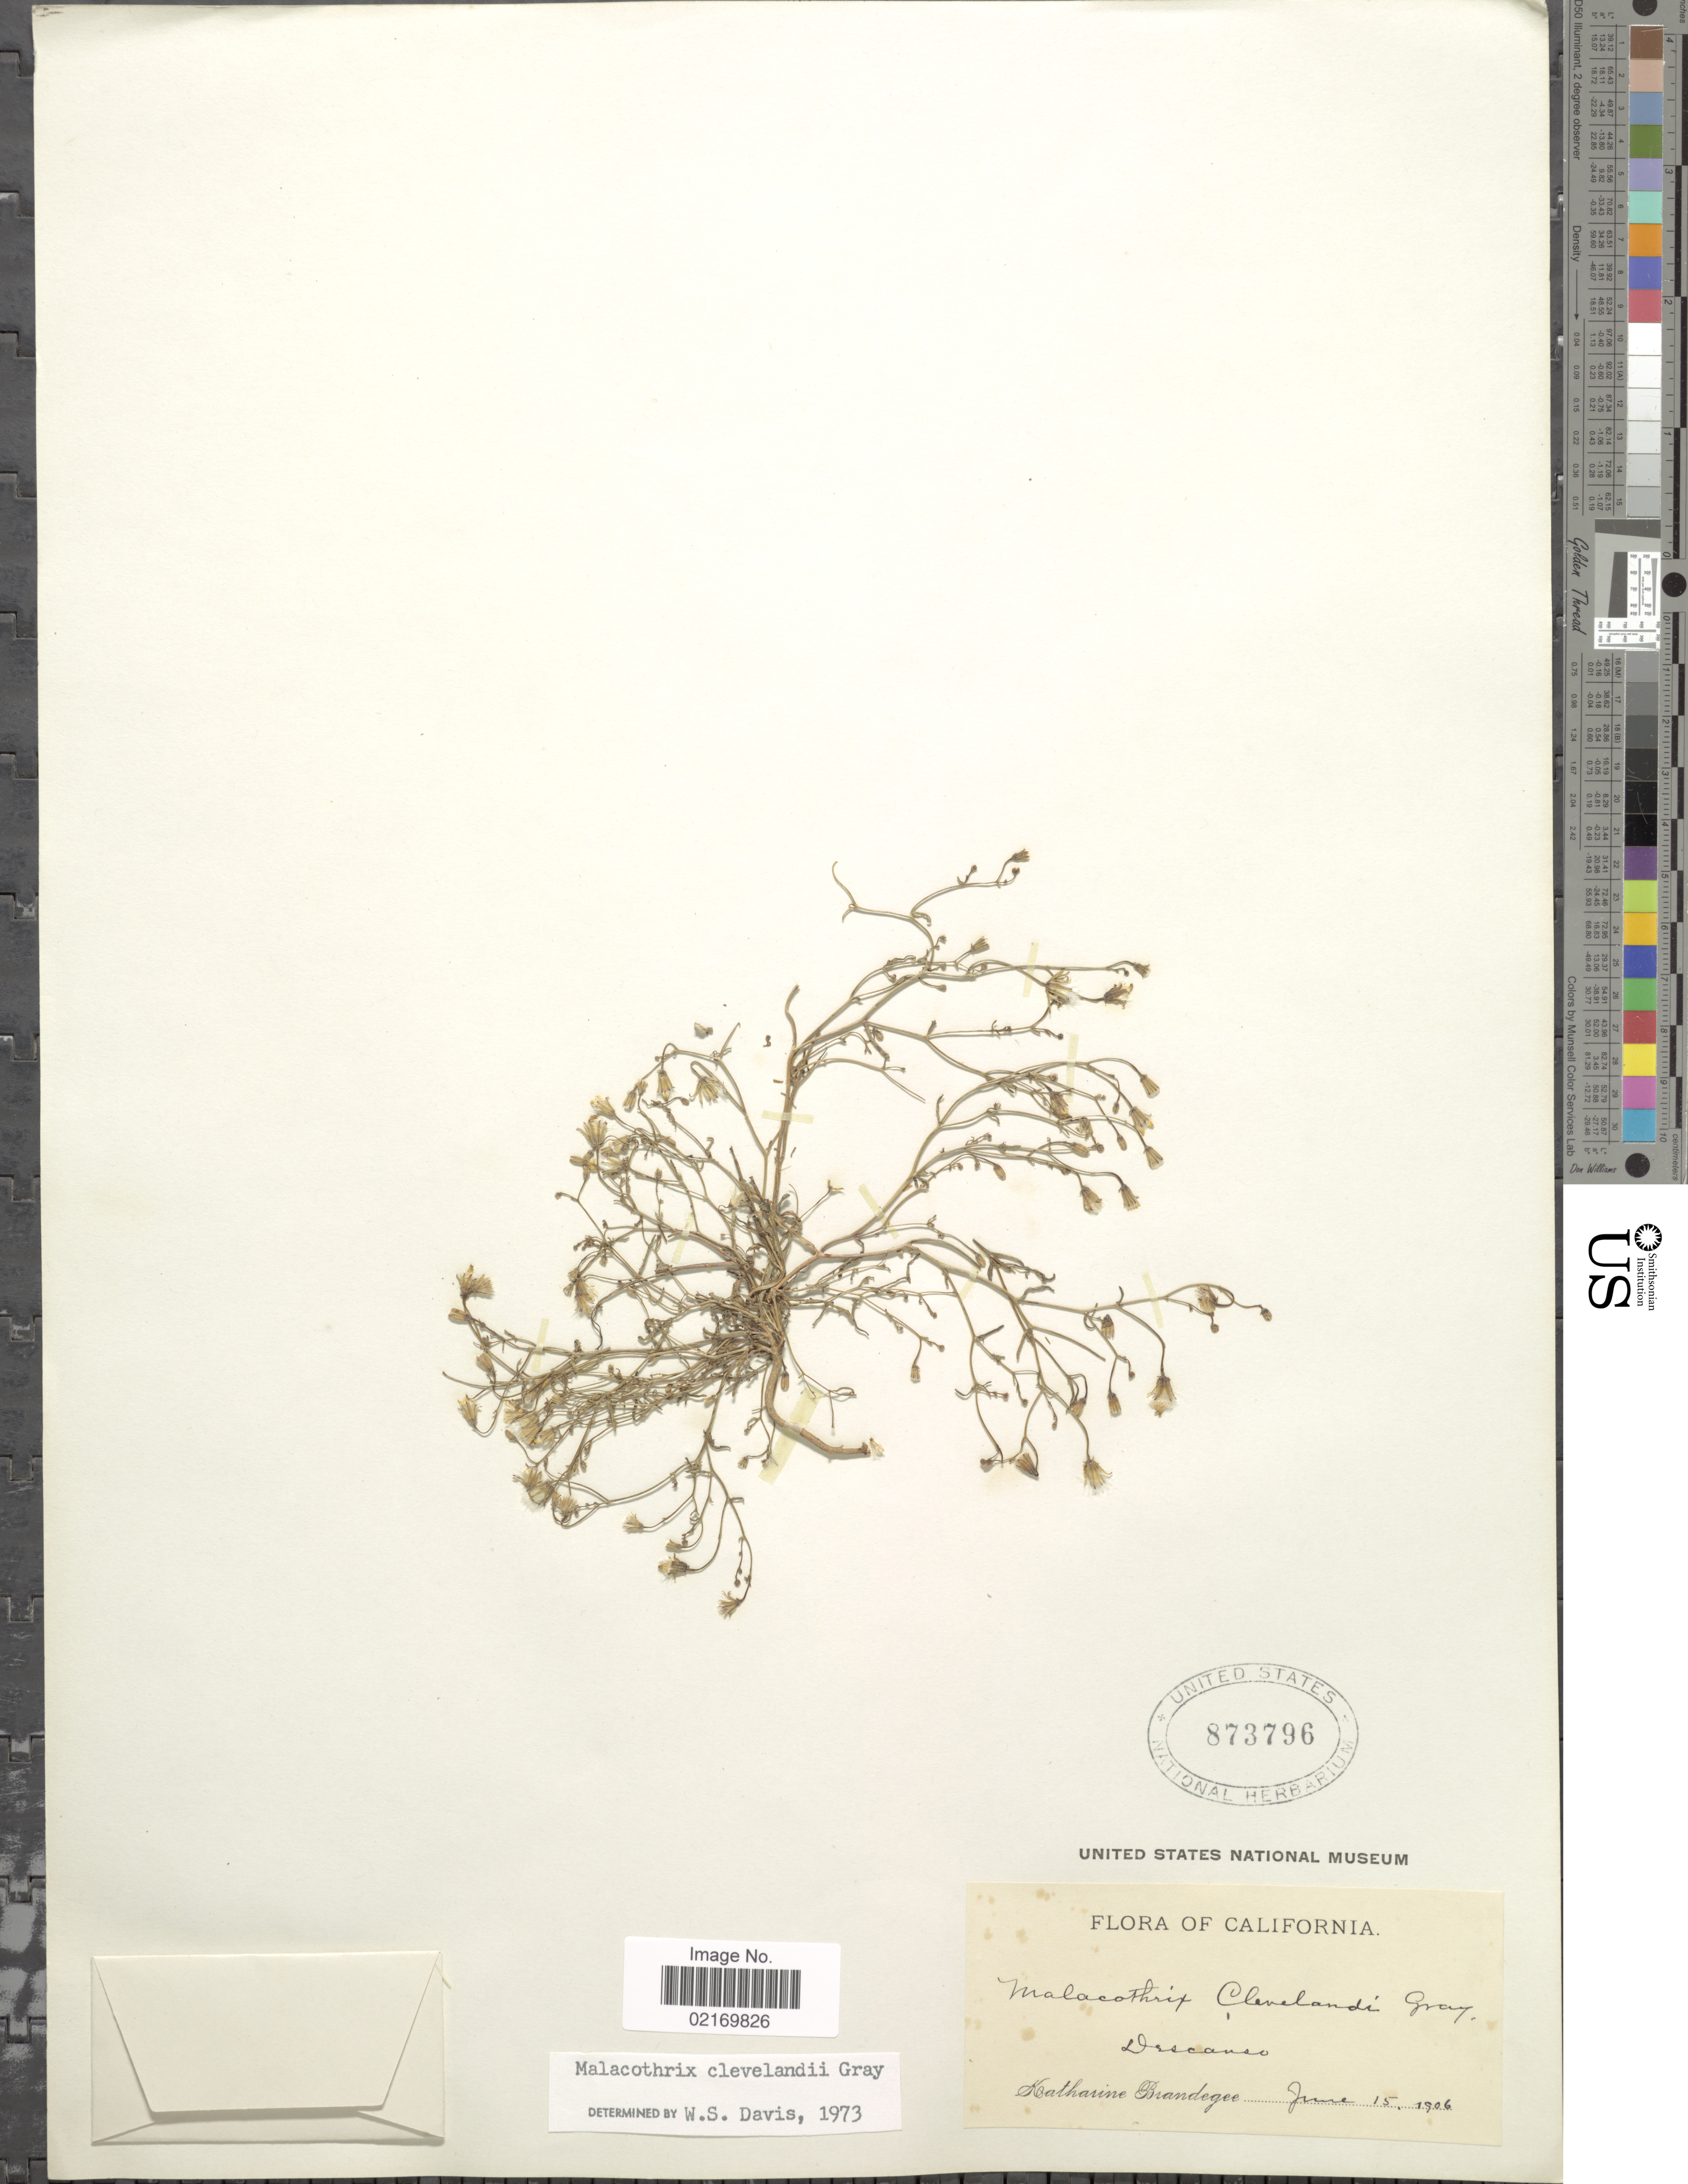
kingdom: Plantae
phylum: Tracheophyta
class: Magnoliopsida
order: Asterales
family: Asteraceae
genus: Malacothrix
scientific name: Malacothrix clevelandii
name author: A. Gray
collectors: M. K. Brandegee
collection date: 1906-06-15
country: United States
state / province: California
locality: Descanso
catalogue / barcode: US 873796